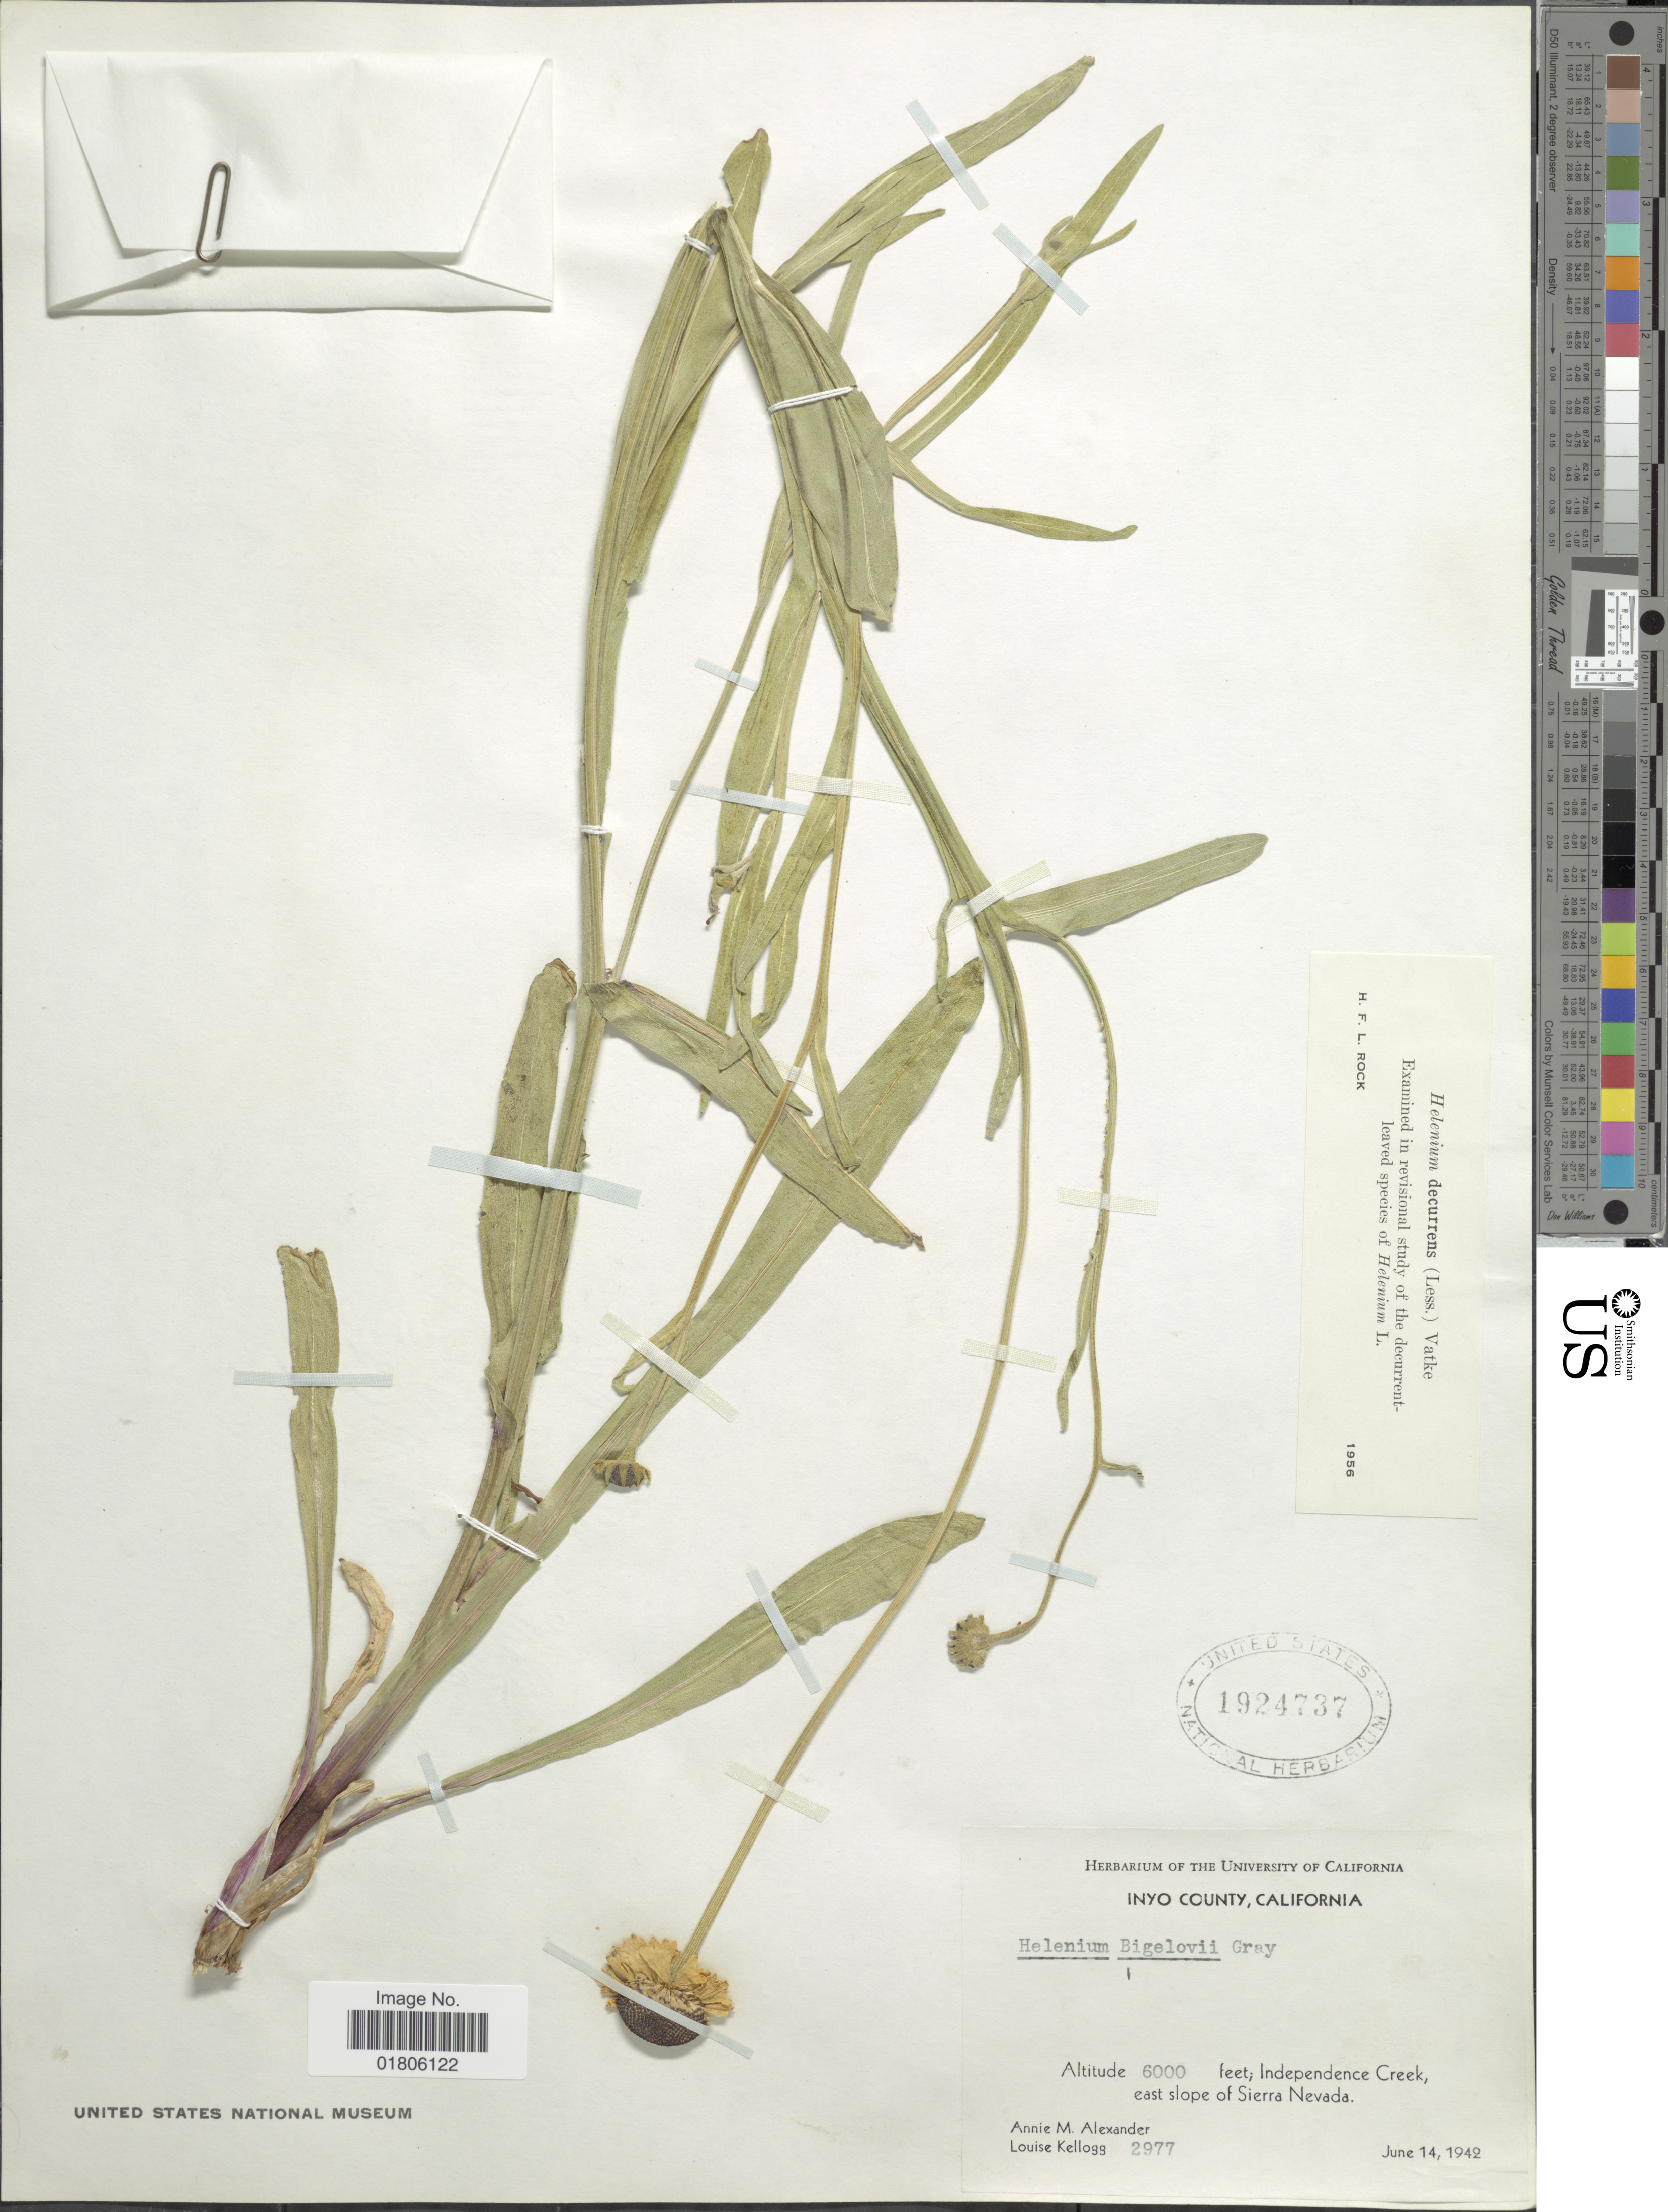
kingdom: Plantae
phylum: Tracheophyta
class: Magnoliopsida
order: Asterales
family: Asteraceae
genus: Helenium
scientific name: Helenium bigelovii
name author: A. Gray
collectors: A. M. Alexander & L. Kellogg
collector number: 2977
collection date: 1942-06-14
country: United States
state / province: California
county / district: Inyo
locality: Inyo County. Independence Creek, east slope of Sierra Nevada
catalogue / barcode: US 1924737